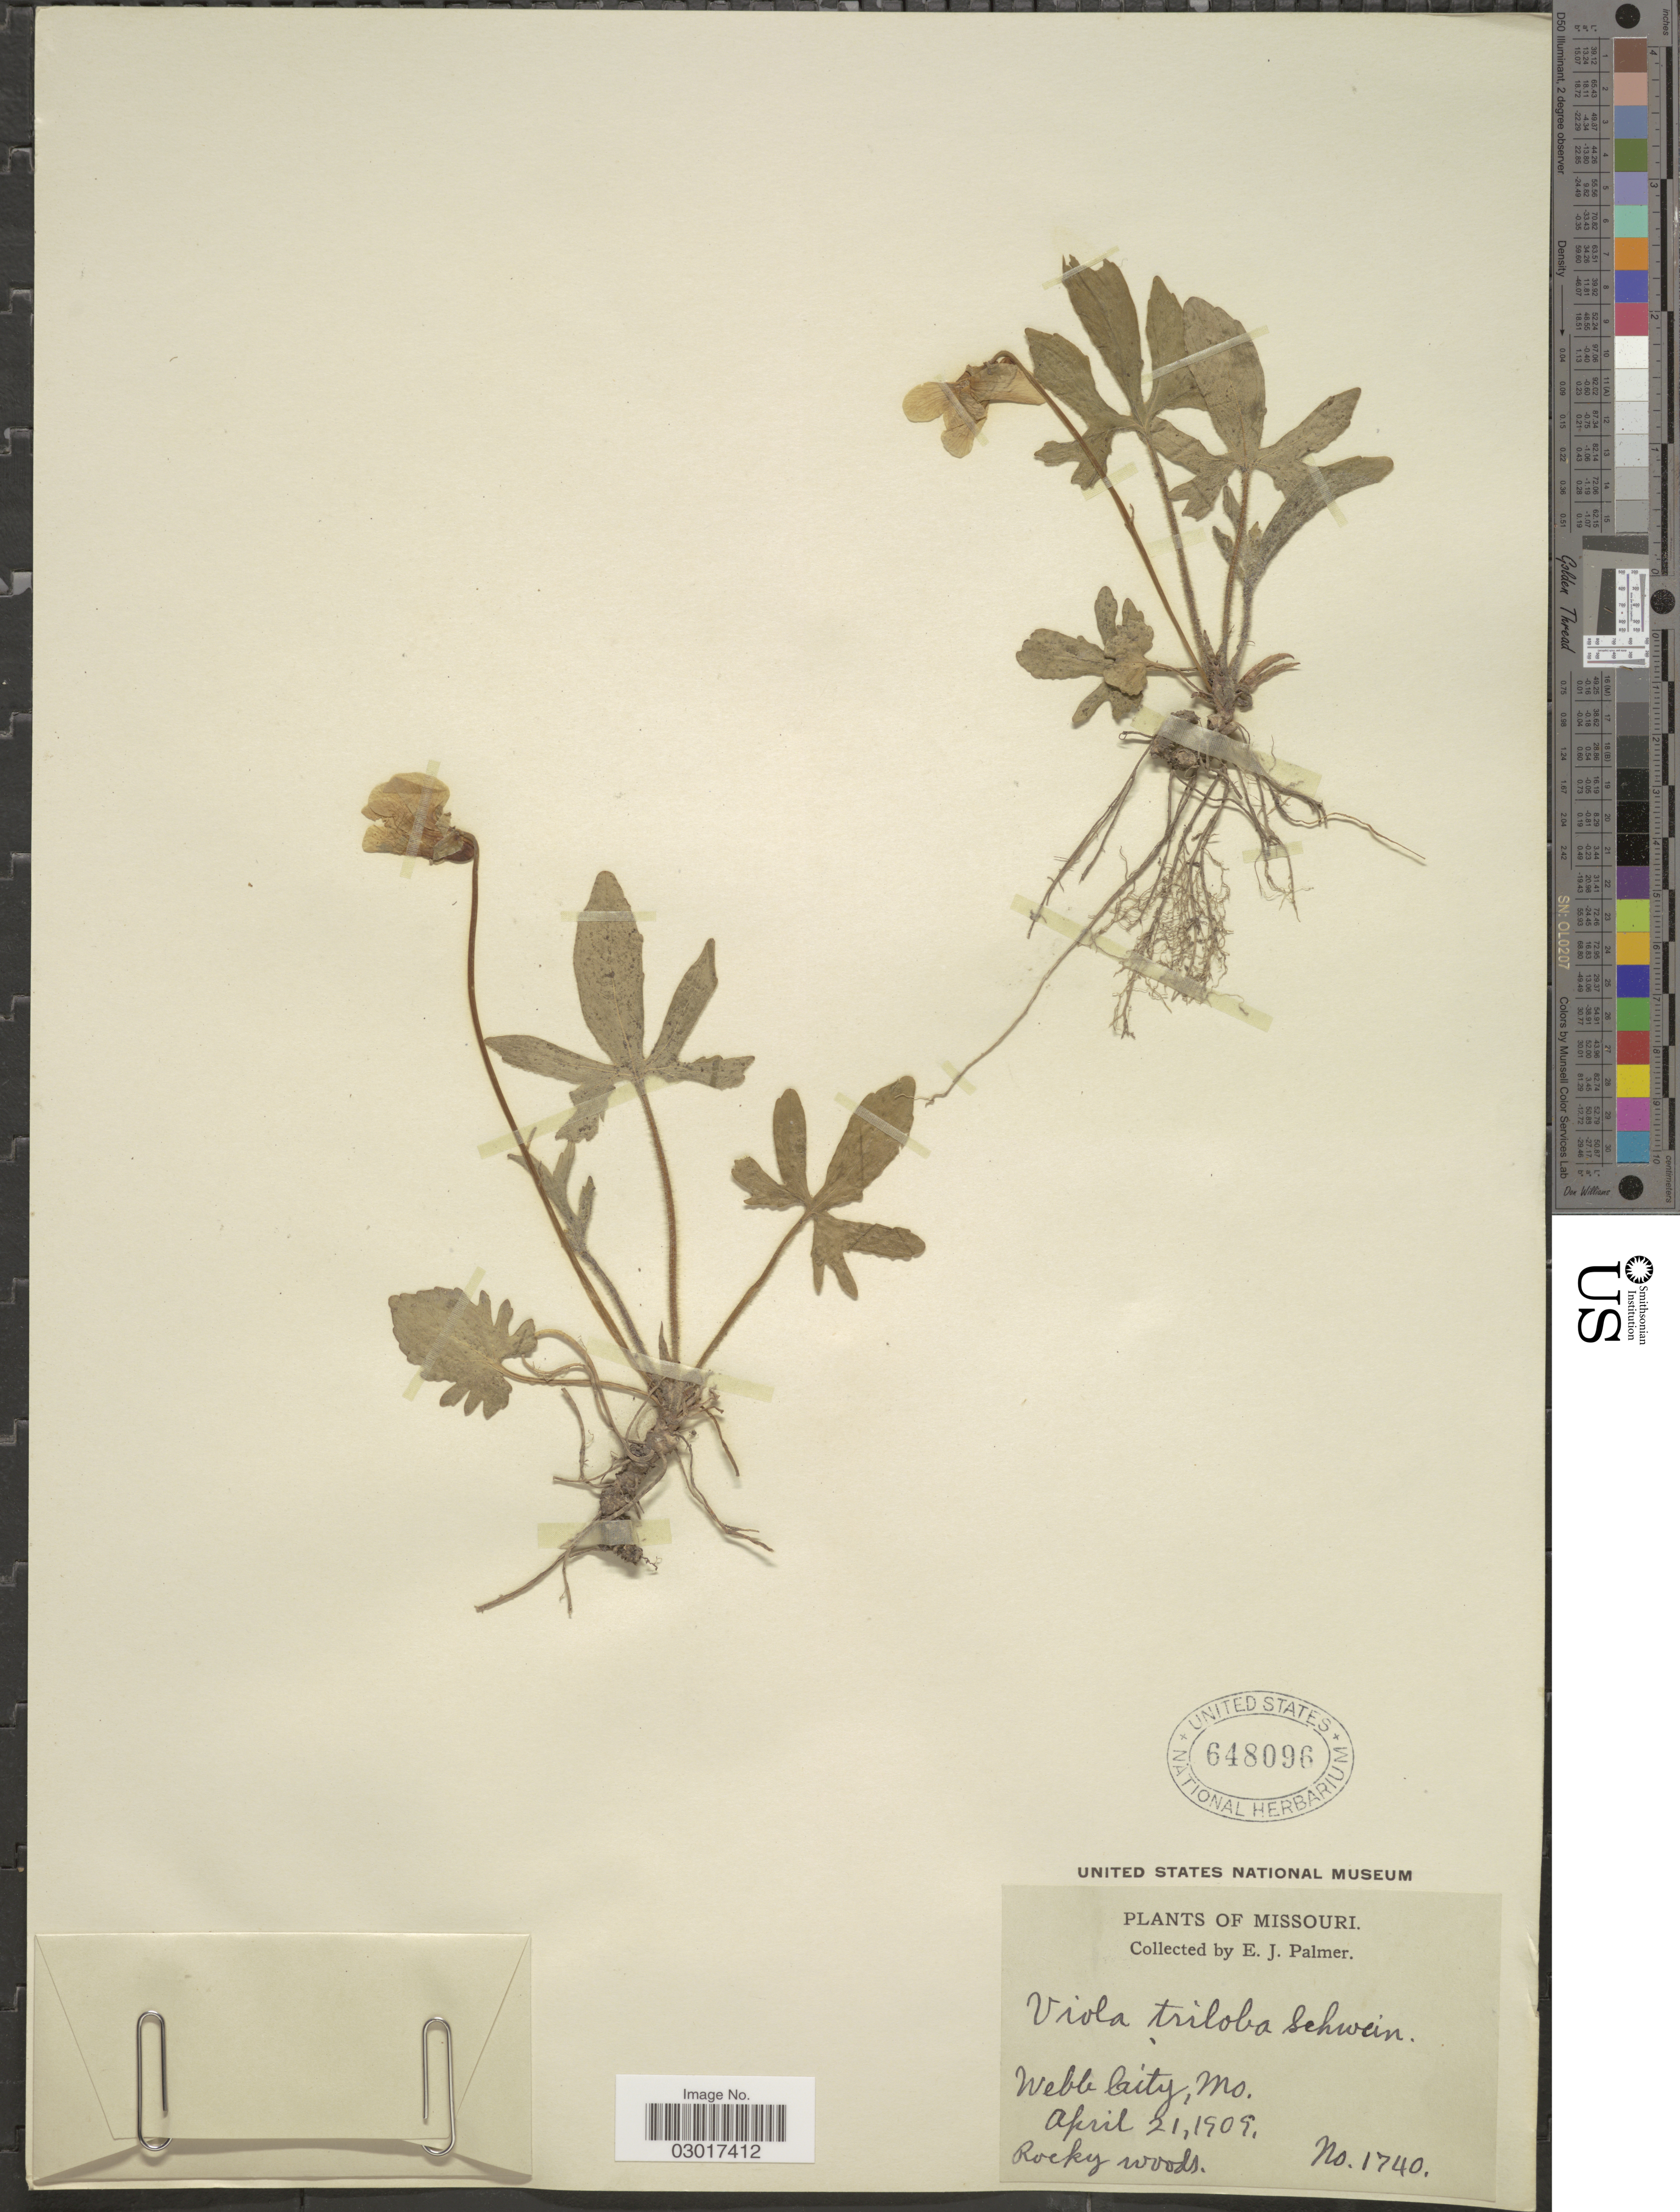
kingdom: Plantae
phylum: Tracheophyta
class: Magnoliopsida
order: Malpighiales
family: Violaceae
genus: Viola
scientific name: Viola triloba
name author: Schwein.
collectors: E. J. Palmer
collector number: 1740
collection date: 1909-04-21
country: United States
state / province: Missouri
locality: Webb City.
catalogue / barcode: US 648096